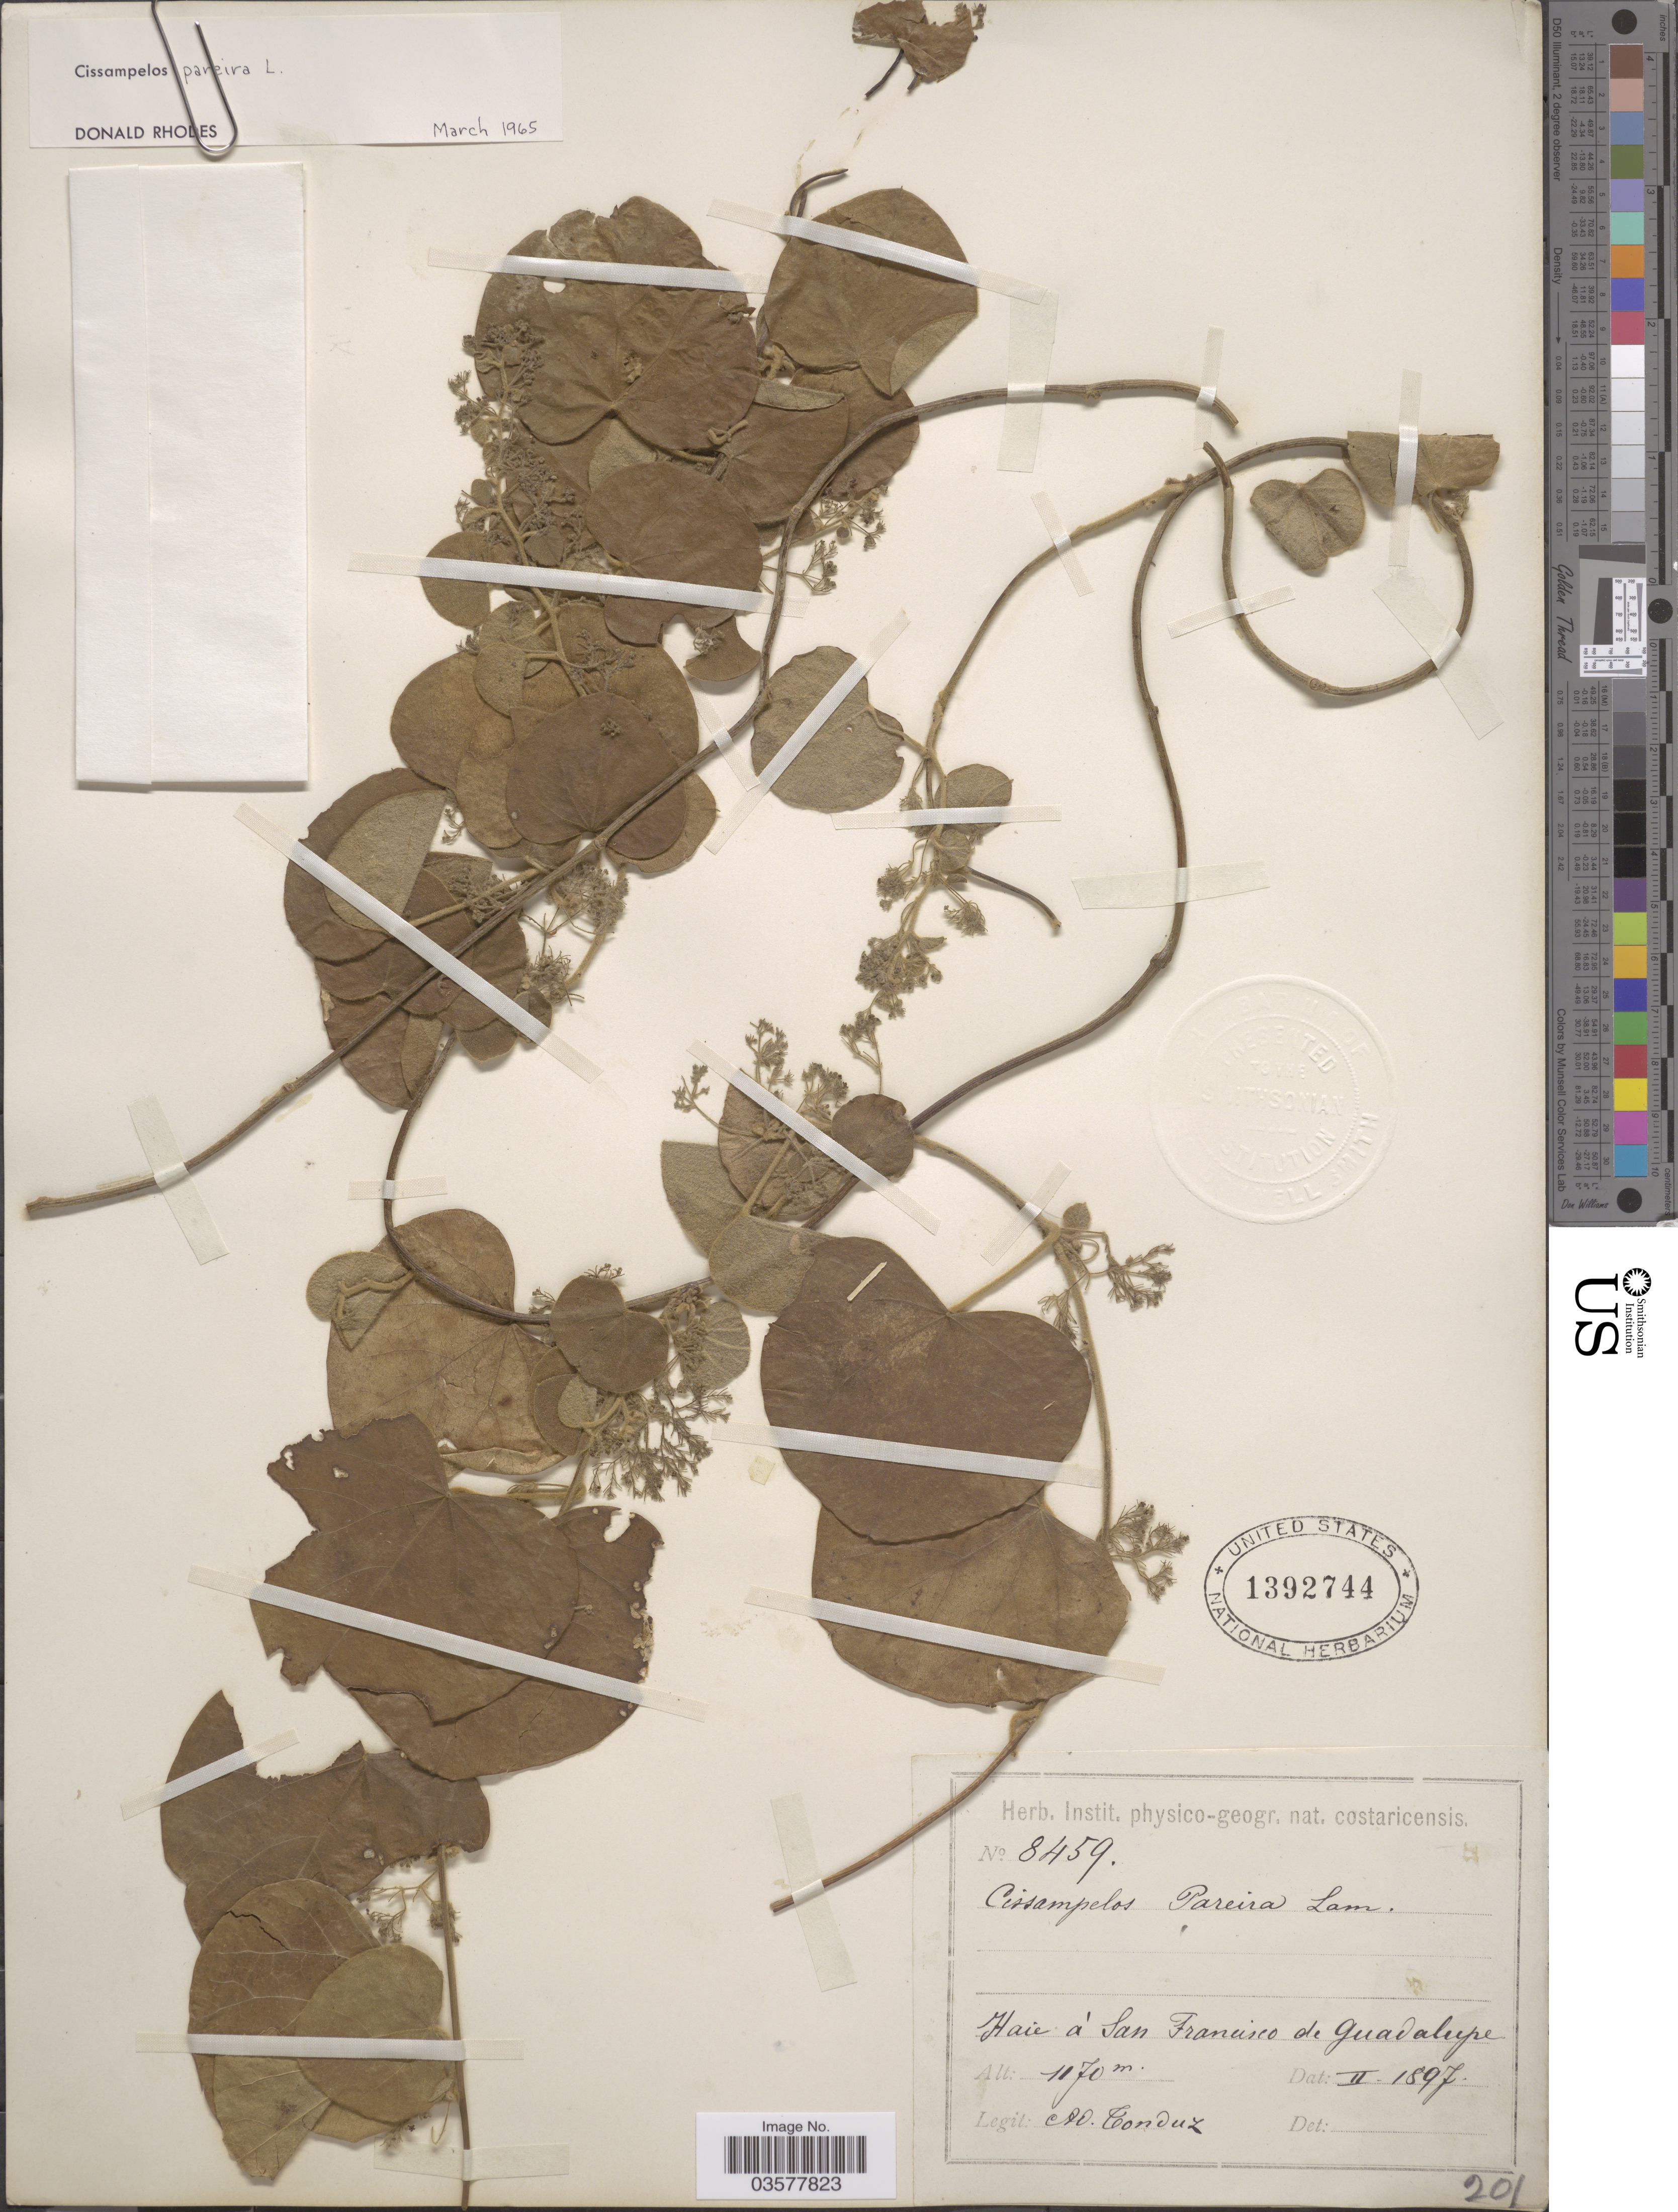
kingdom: Plantae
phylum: Tracheophyta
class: Magnoliopsida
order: Ranunculales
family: Menispermaceae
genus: Cissampelos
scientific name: Cissampelos pareira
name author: L.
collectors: A. Tonduz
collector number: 8459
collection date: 1897-02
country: Costa Rica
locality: Haie à San Francisco de Guadalupe.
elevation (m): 1170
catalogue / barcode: US 1392744